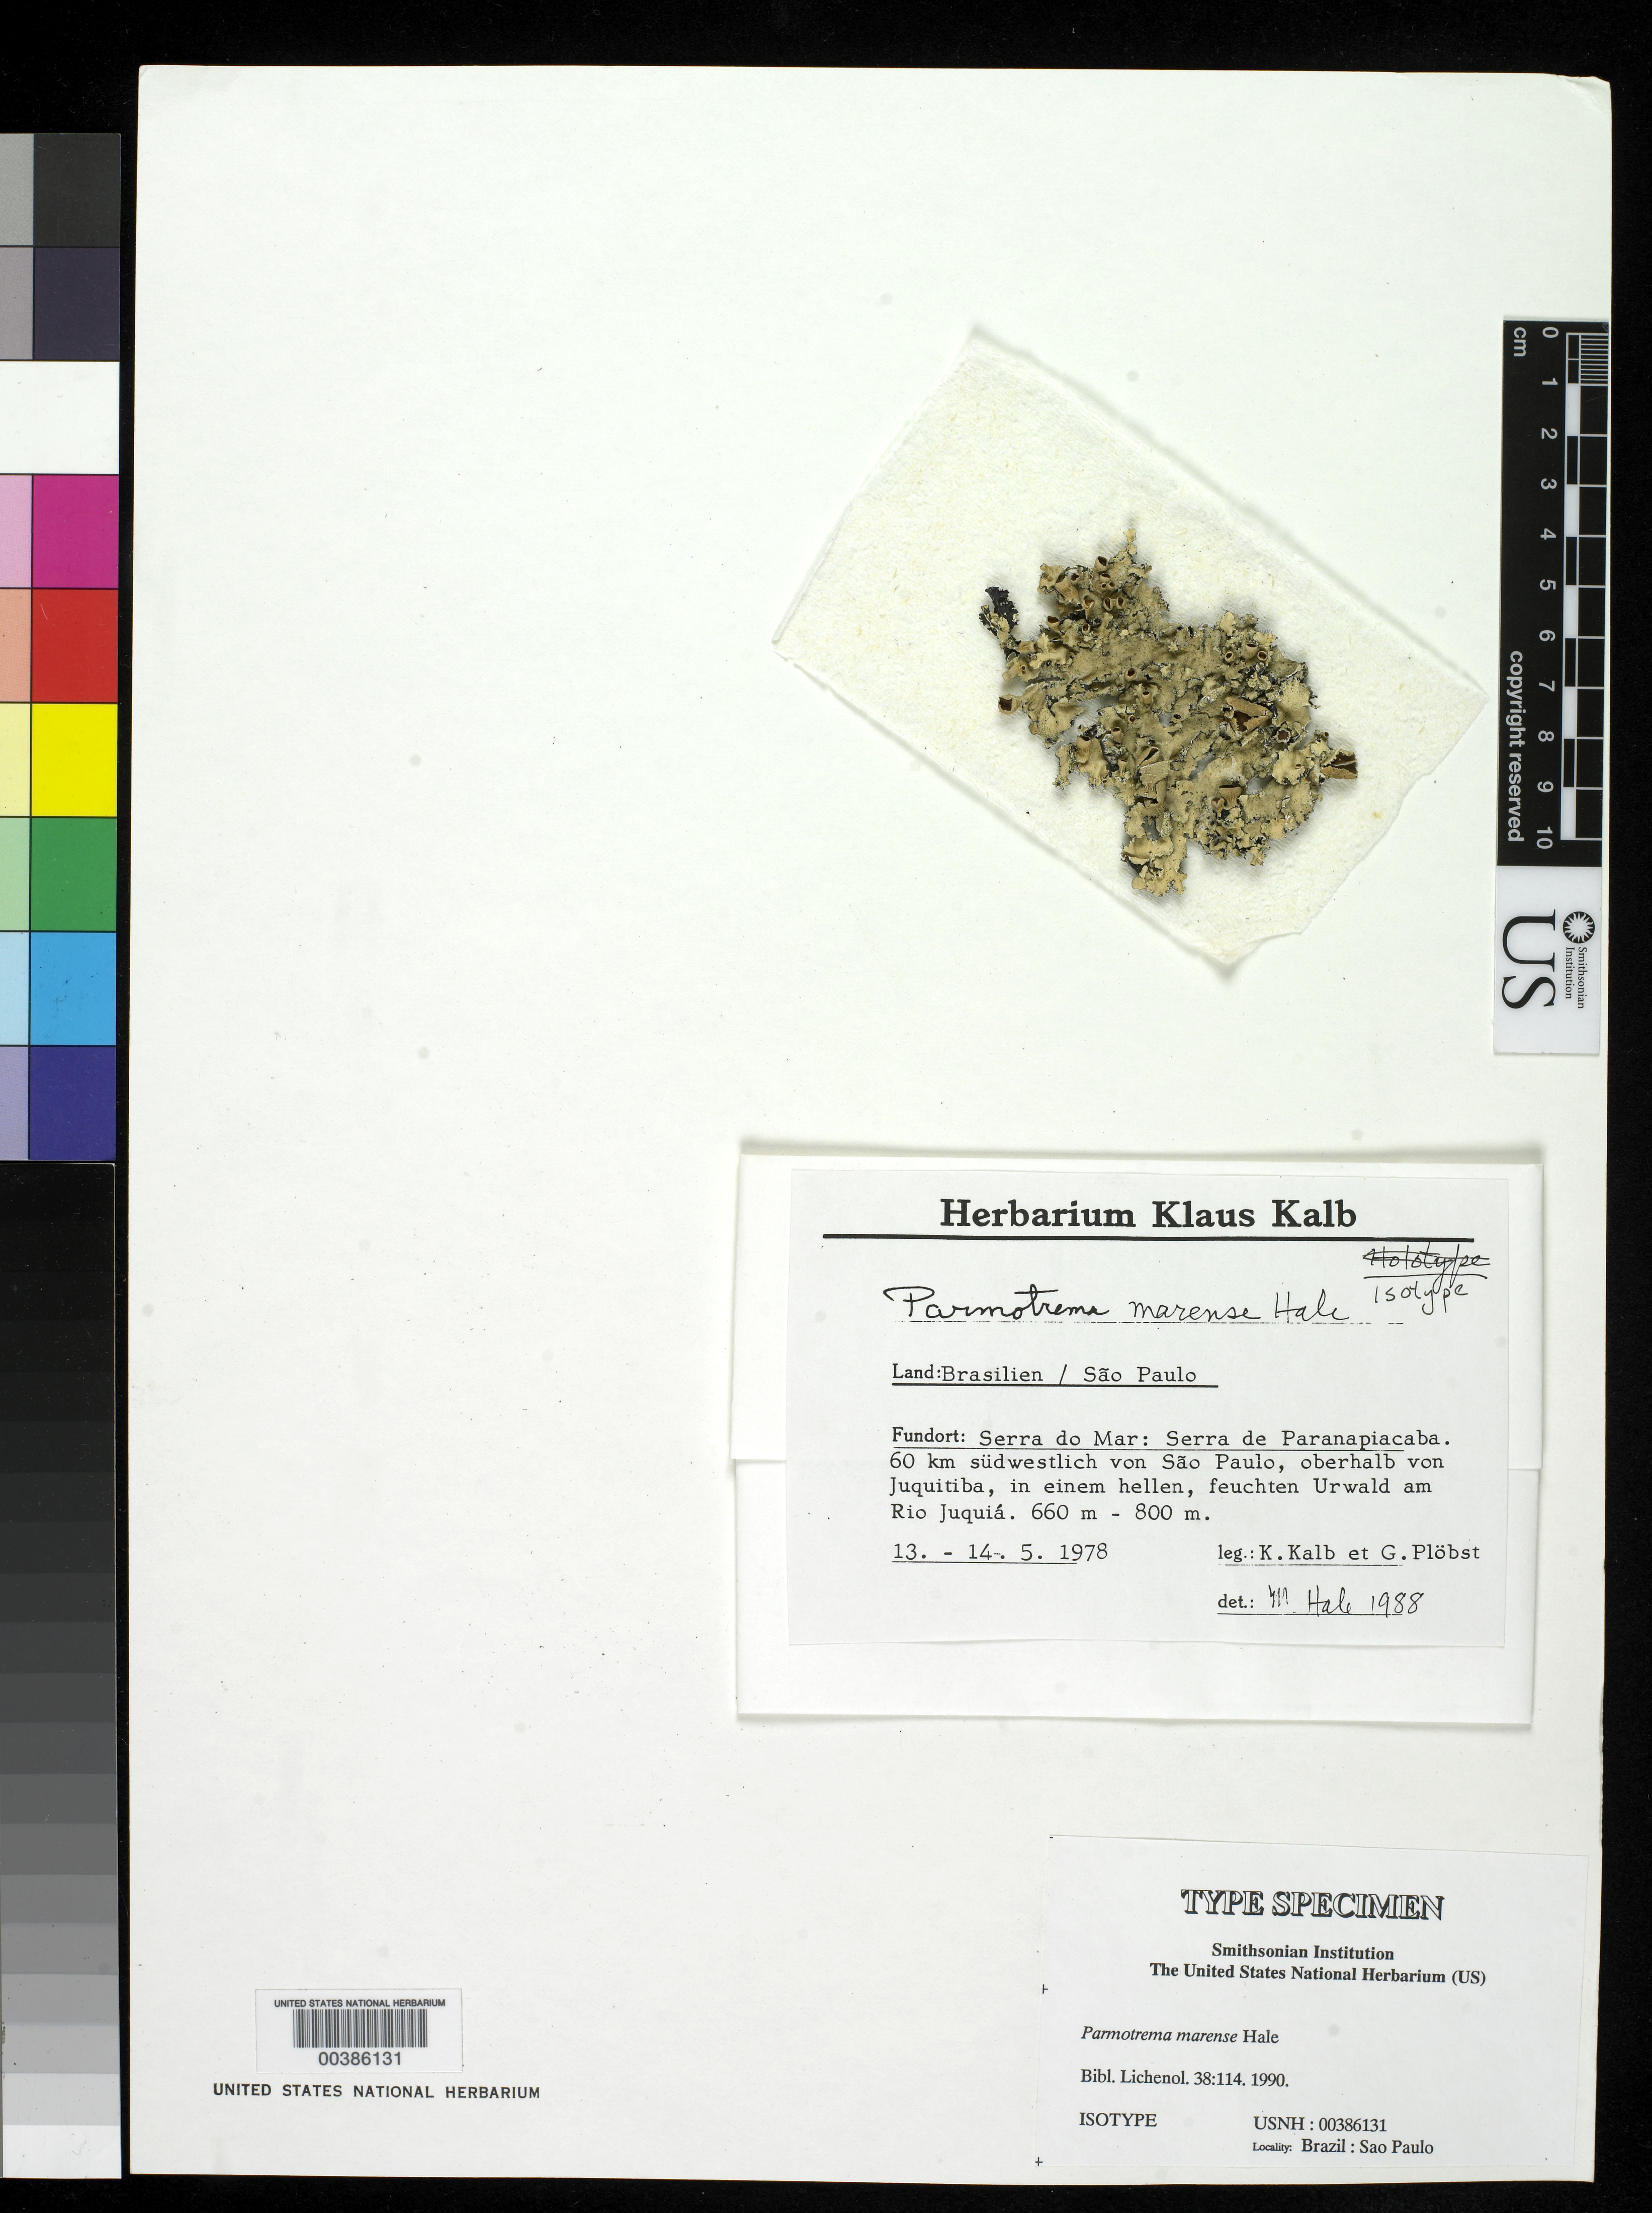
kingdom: Fungi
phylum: Ascomycota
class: Lecanoromycetes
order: Lecanorales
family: Parmeliaceae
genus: Parmotrema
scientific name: Parmotrema marense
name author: Hale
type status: Isotype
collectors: K. Kalb & G. Plobst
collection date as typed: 13 May 1978 to 14 Mar 1978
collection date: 1978-03-14/1978-05-13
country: Brazil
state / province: São Paulo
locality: Serra do Mar, Serra de Paranapiacaba, 60 km SW von Sao Paulo, oberhalb von Juquitiba, am Rio Juquia. [Serra do Mar, Serra de Paranapiacaba, 60 km SW from Sao Paulo, above Juquitiba, at Rio Juquia.]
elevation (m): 660